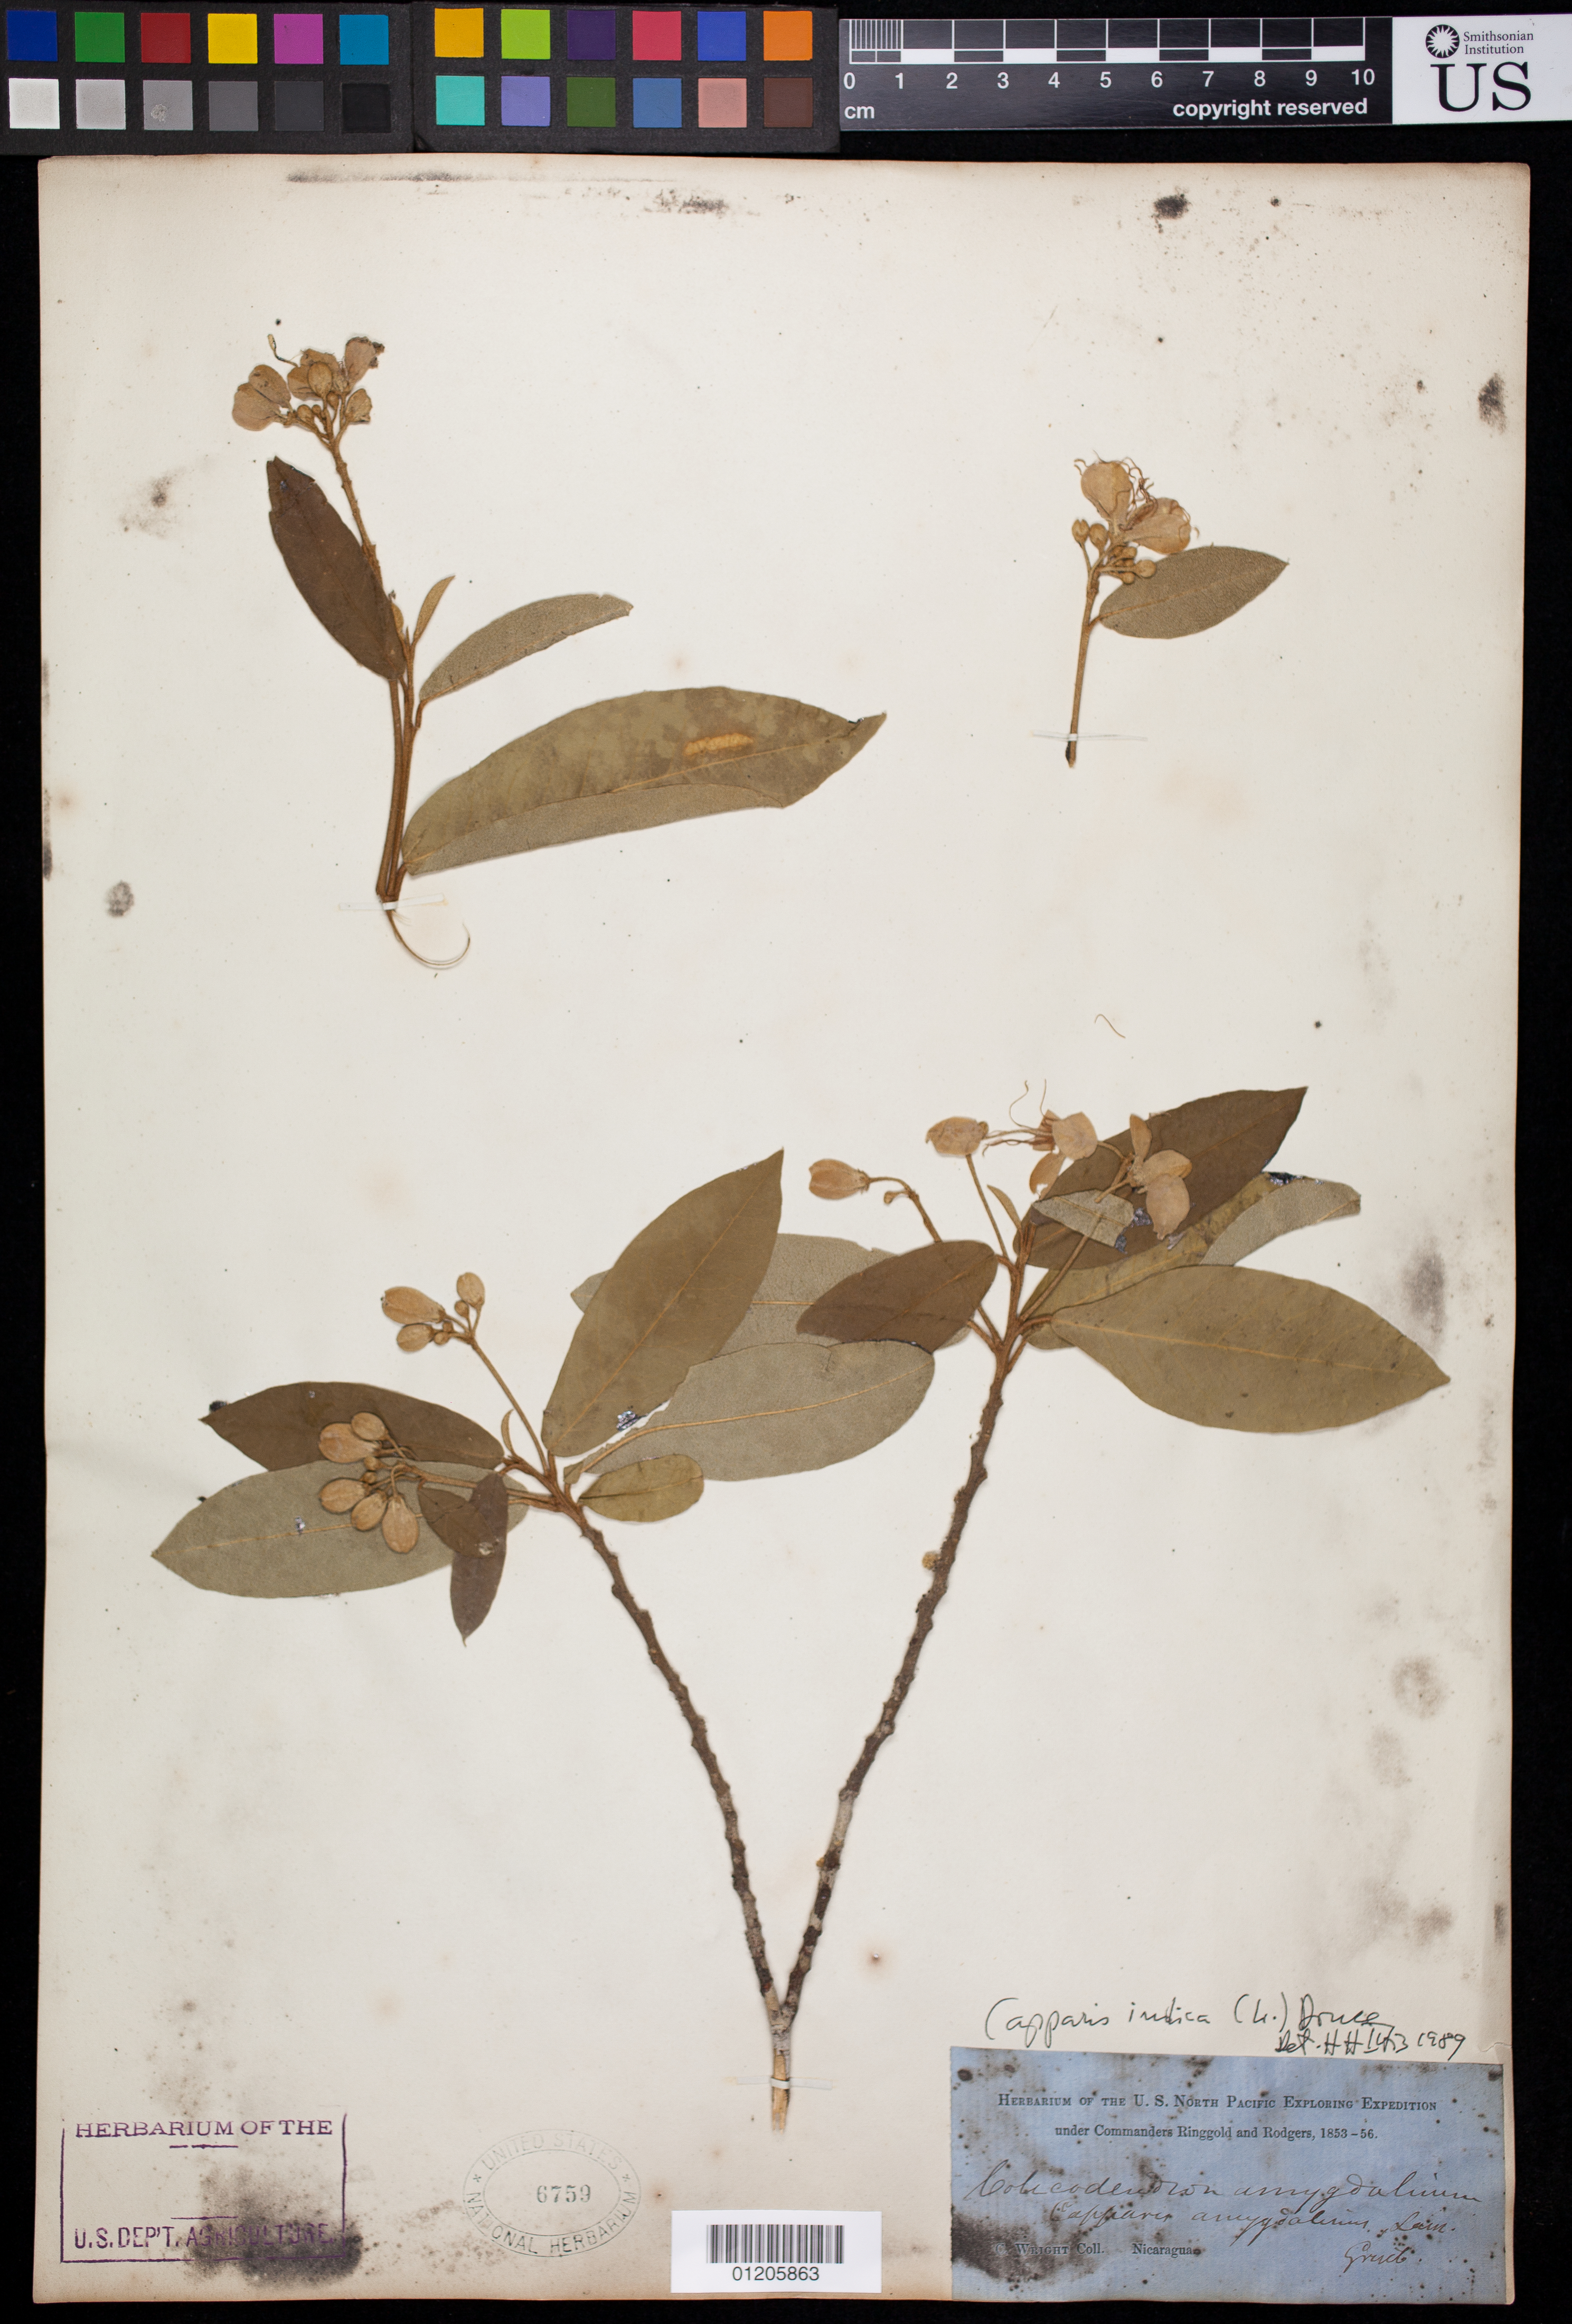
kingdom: Plantae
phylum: Tracheophyta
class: Magnoliopsida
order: Brassicales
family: Capparaceae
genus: Quadrella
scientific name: Quadrella odoratissima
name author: (Jacq.) Hutch.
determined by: Luber, J.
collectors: C. Wright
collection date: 1853/1856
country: Nicaragua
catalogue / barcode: US 6759